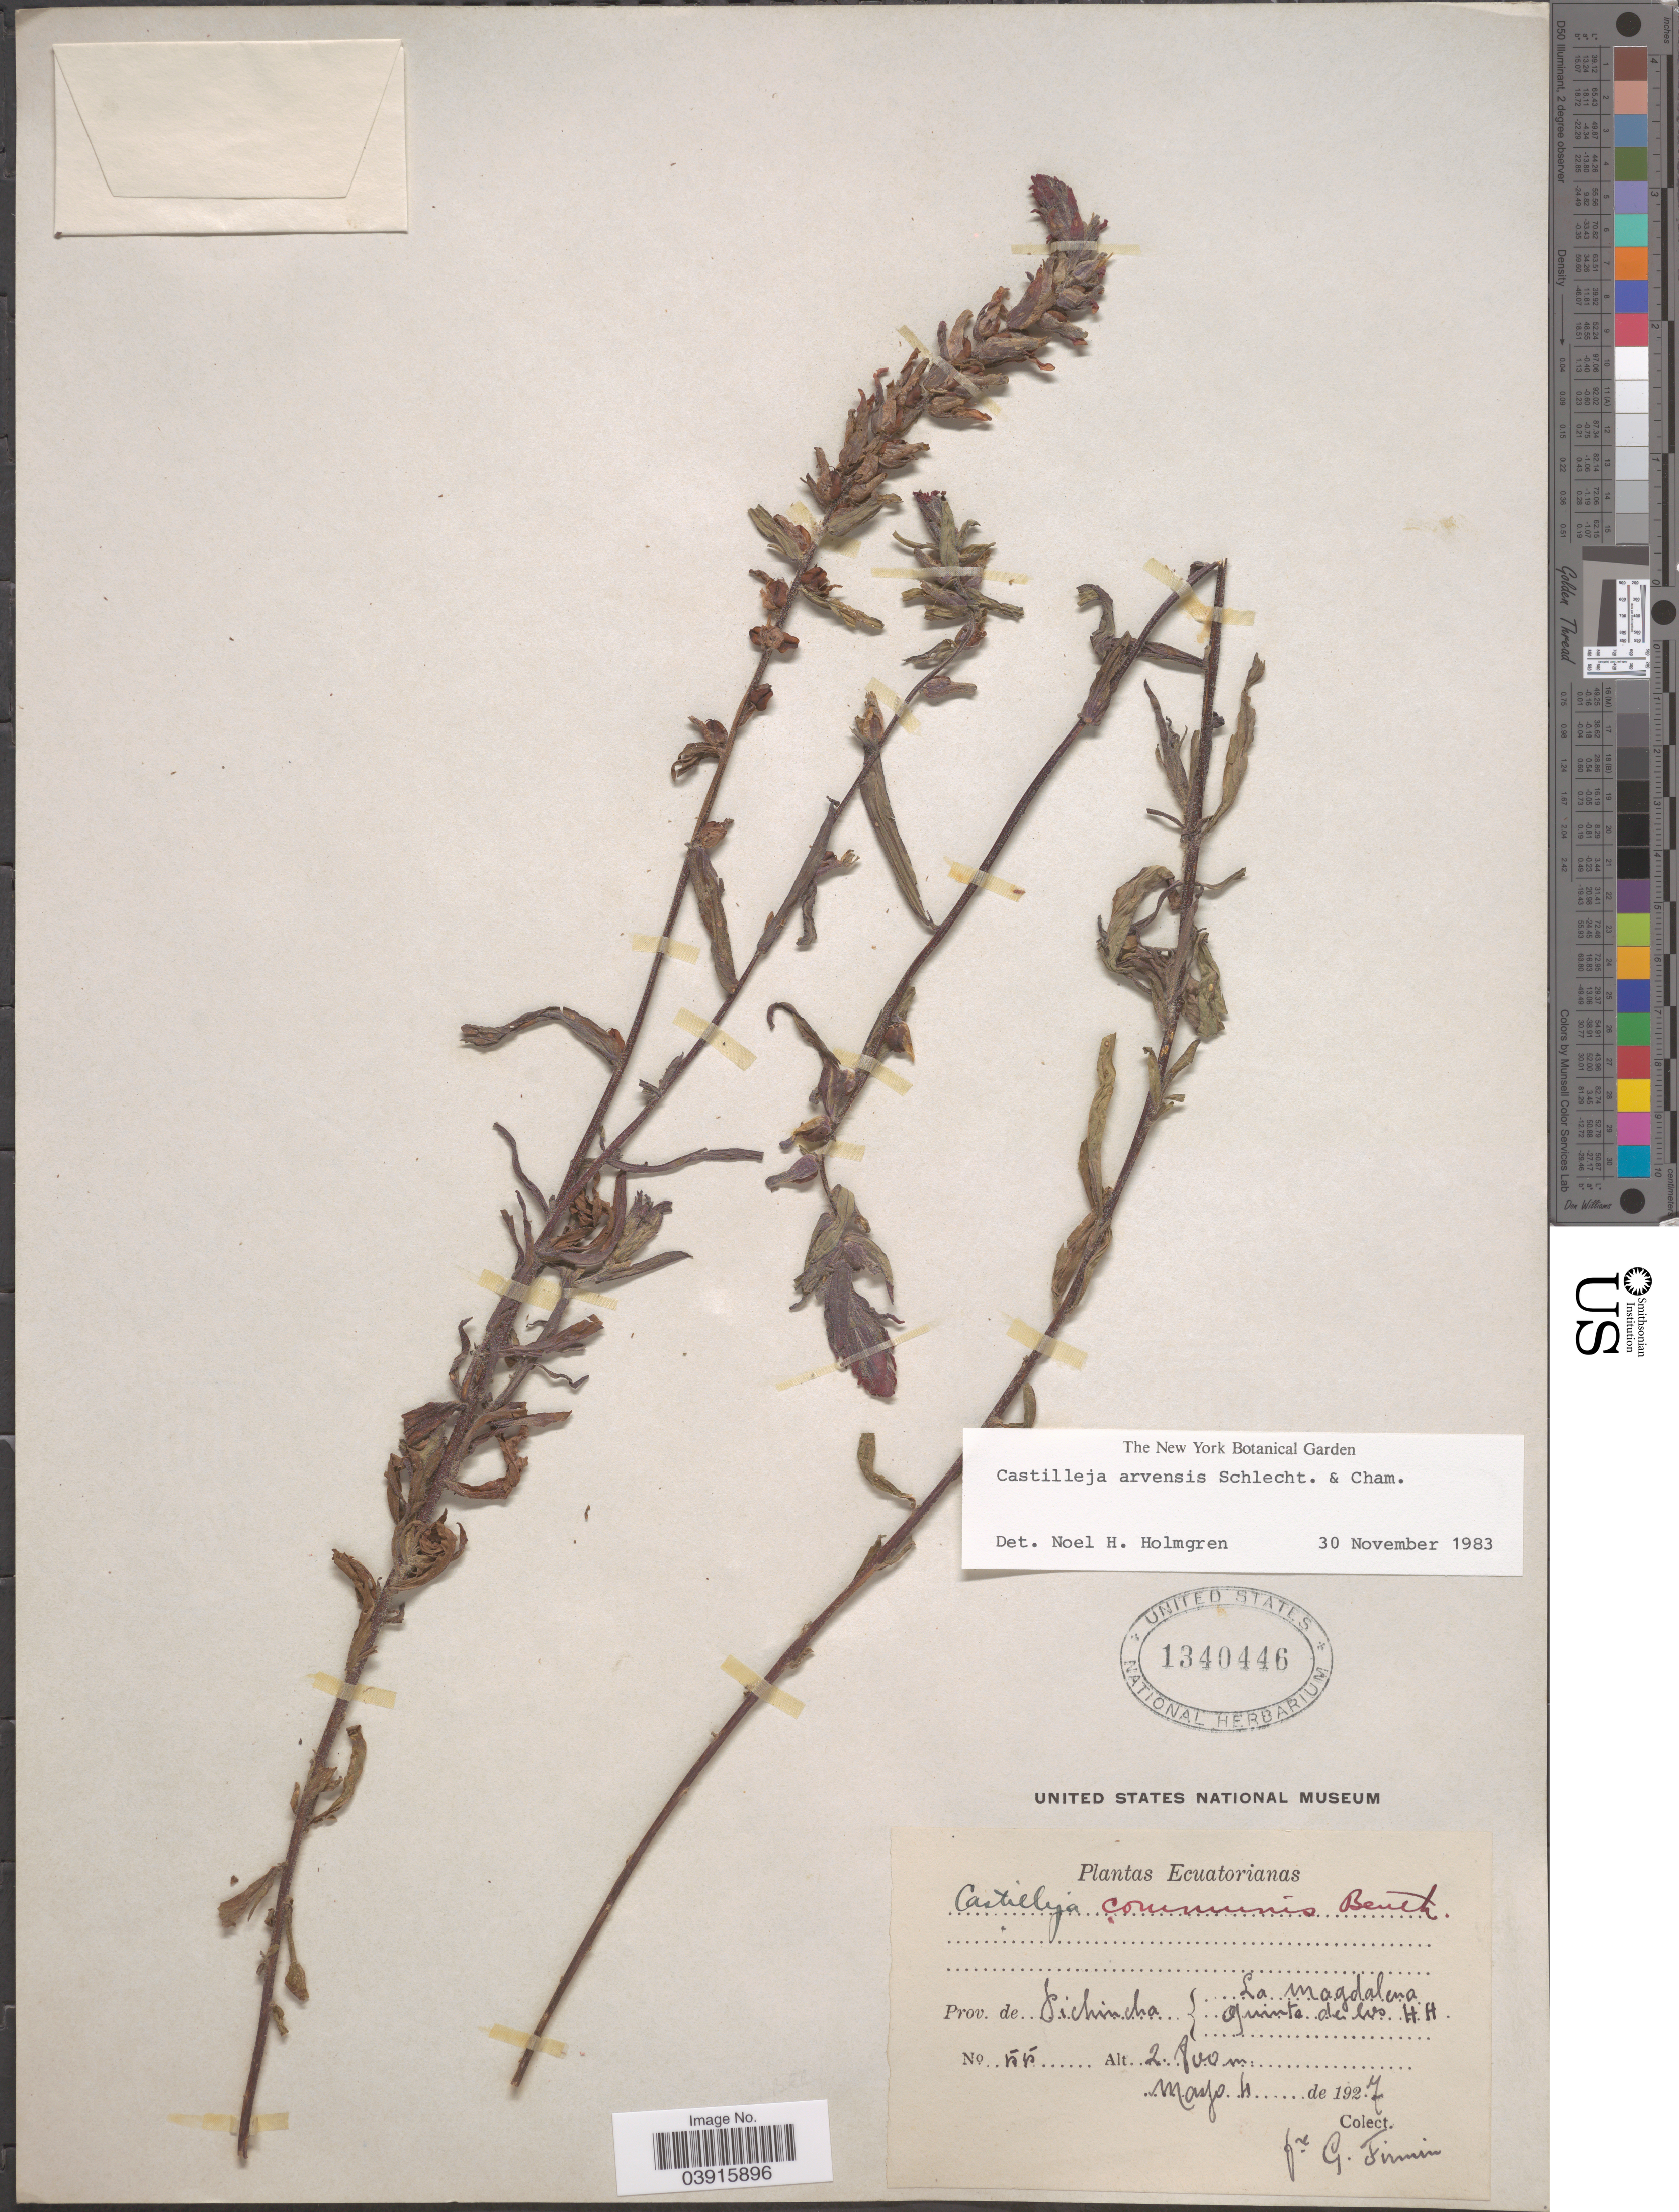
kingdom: Plantae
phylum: Tracheophyta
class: Magnoliopsida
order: Lamiales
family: Orobanchaceae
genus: Castilleja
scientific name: Castilleja arvensis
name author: Schltdl. & Cham.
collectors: F. Firmin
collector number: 55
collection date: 1927-05-04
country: Ecuador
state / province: Pichincha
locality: La Magdalena quinta de los H. H.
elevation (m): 2800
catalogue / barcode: US 1340446